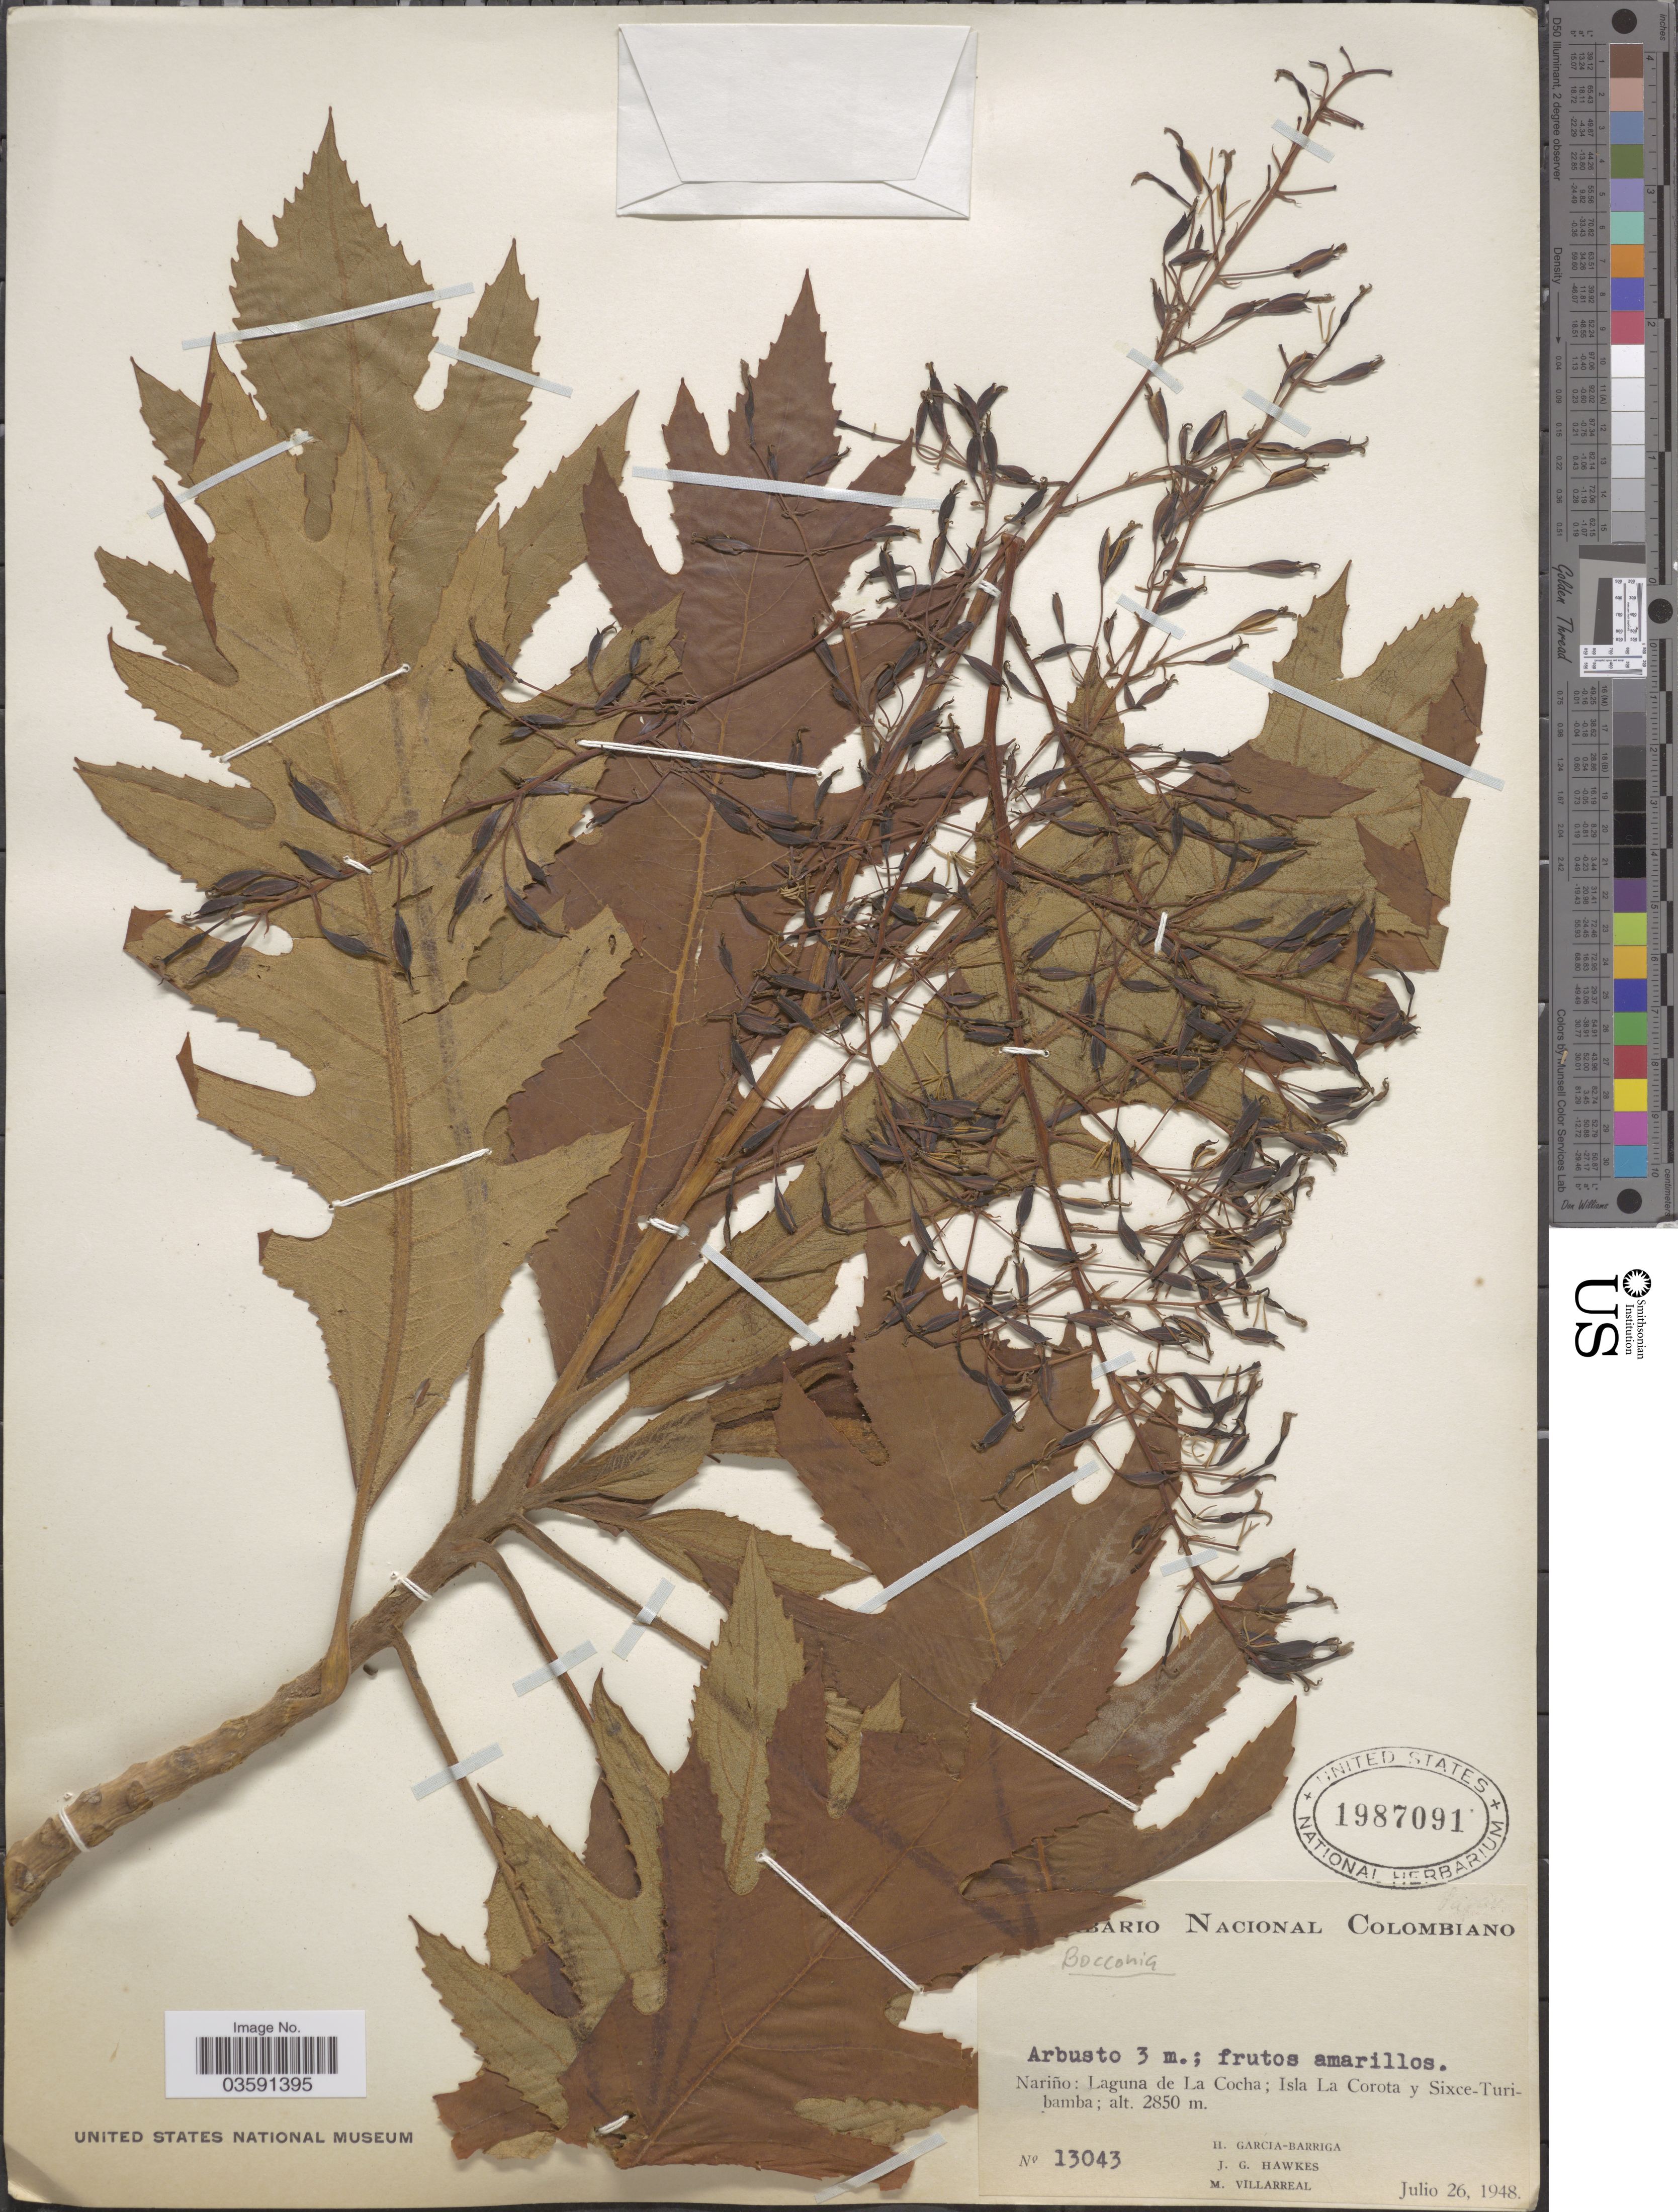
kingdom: Plantae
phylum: Tracheophyta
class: Magnoliopsida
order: Ranunculales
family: Papaveraceae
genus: Bocconia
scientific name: Bocconia sp.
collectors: H. García Barriga, J. Hawkes & M. Villarreal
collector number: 13043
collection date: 1948-07-26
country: Colombia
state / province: Nariño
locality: Laguna de La Cocha; Isla La Corota y Sixce-Turibamba.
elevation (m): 2850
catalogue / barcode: US 1987091